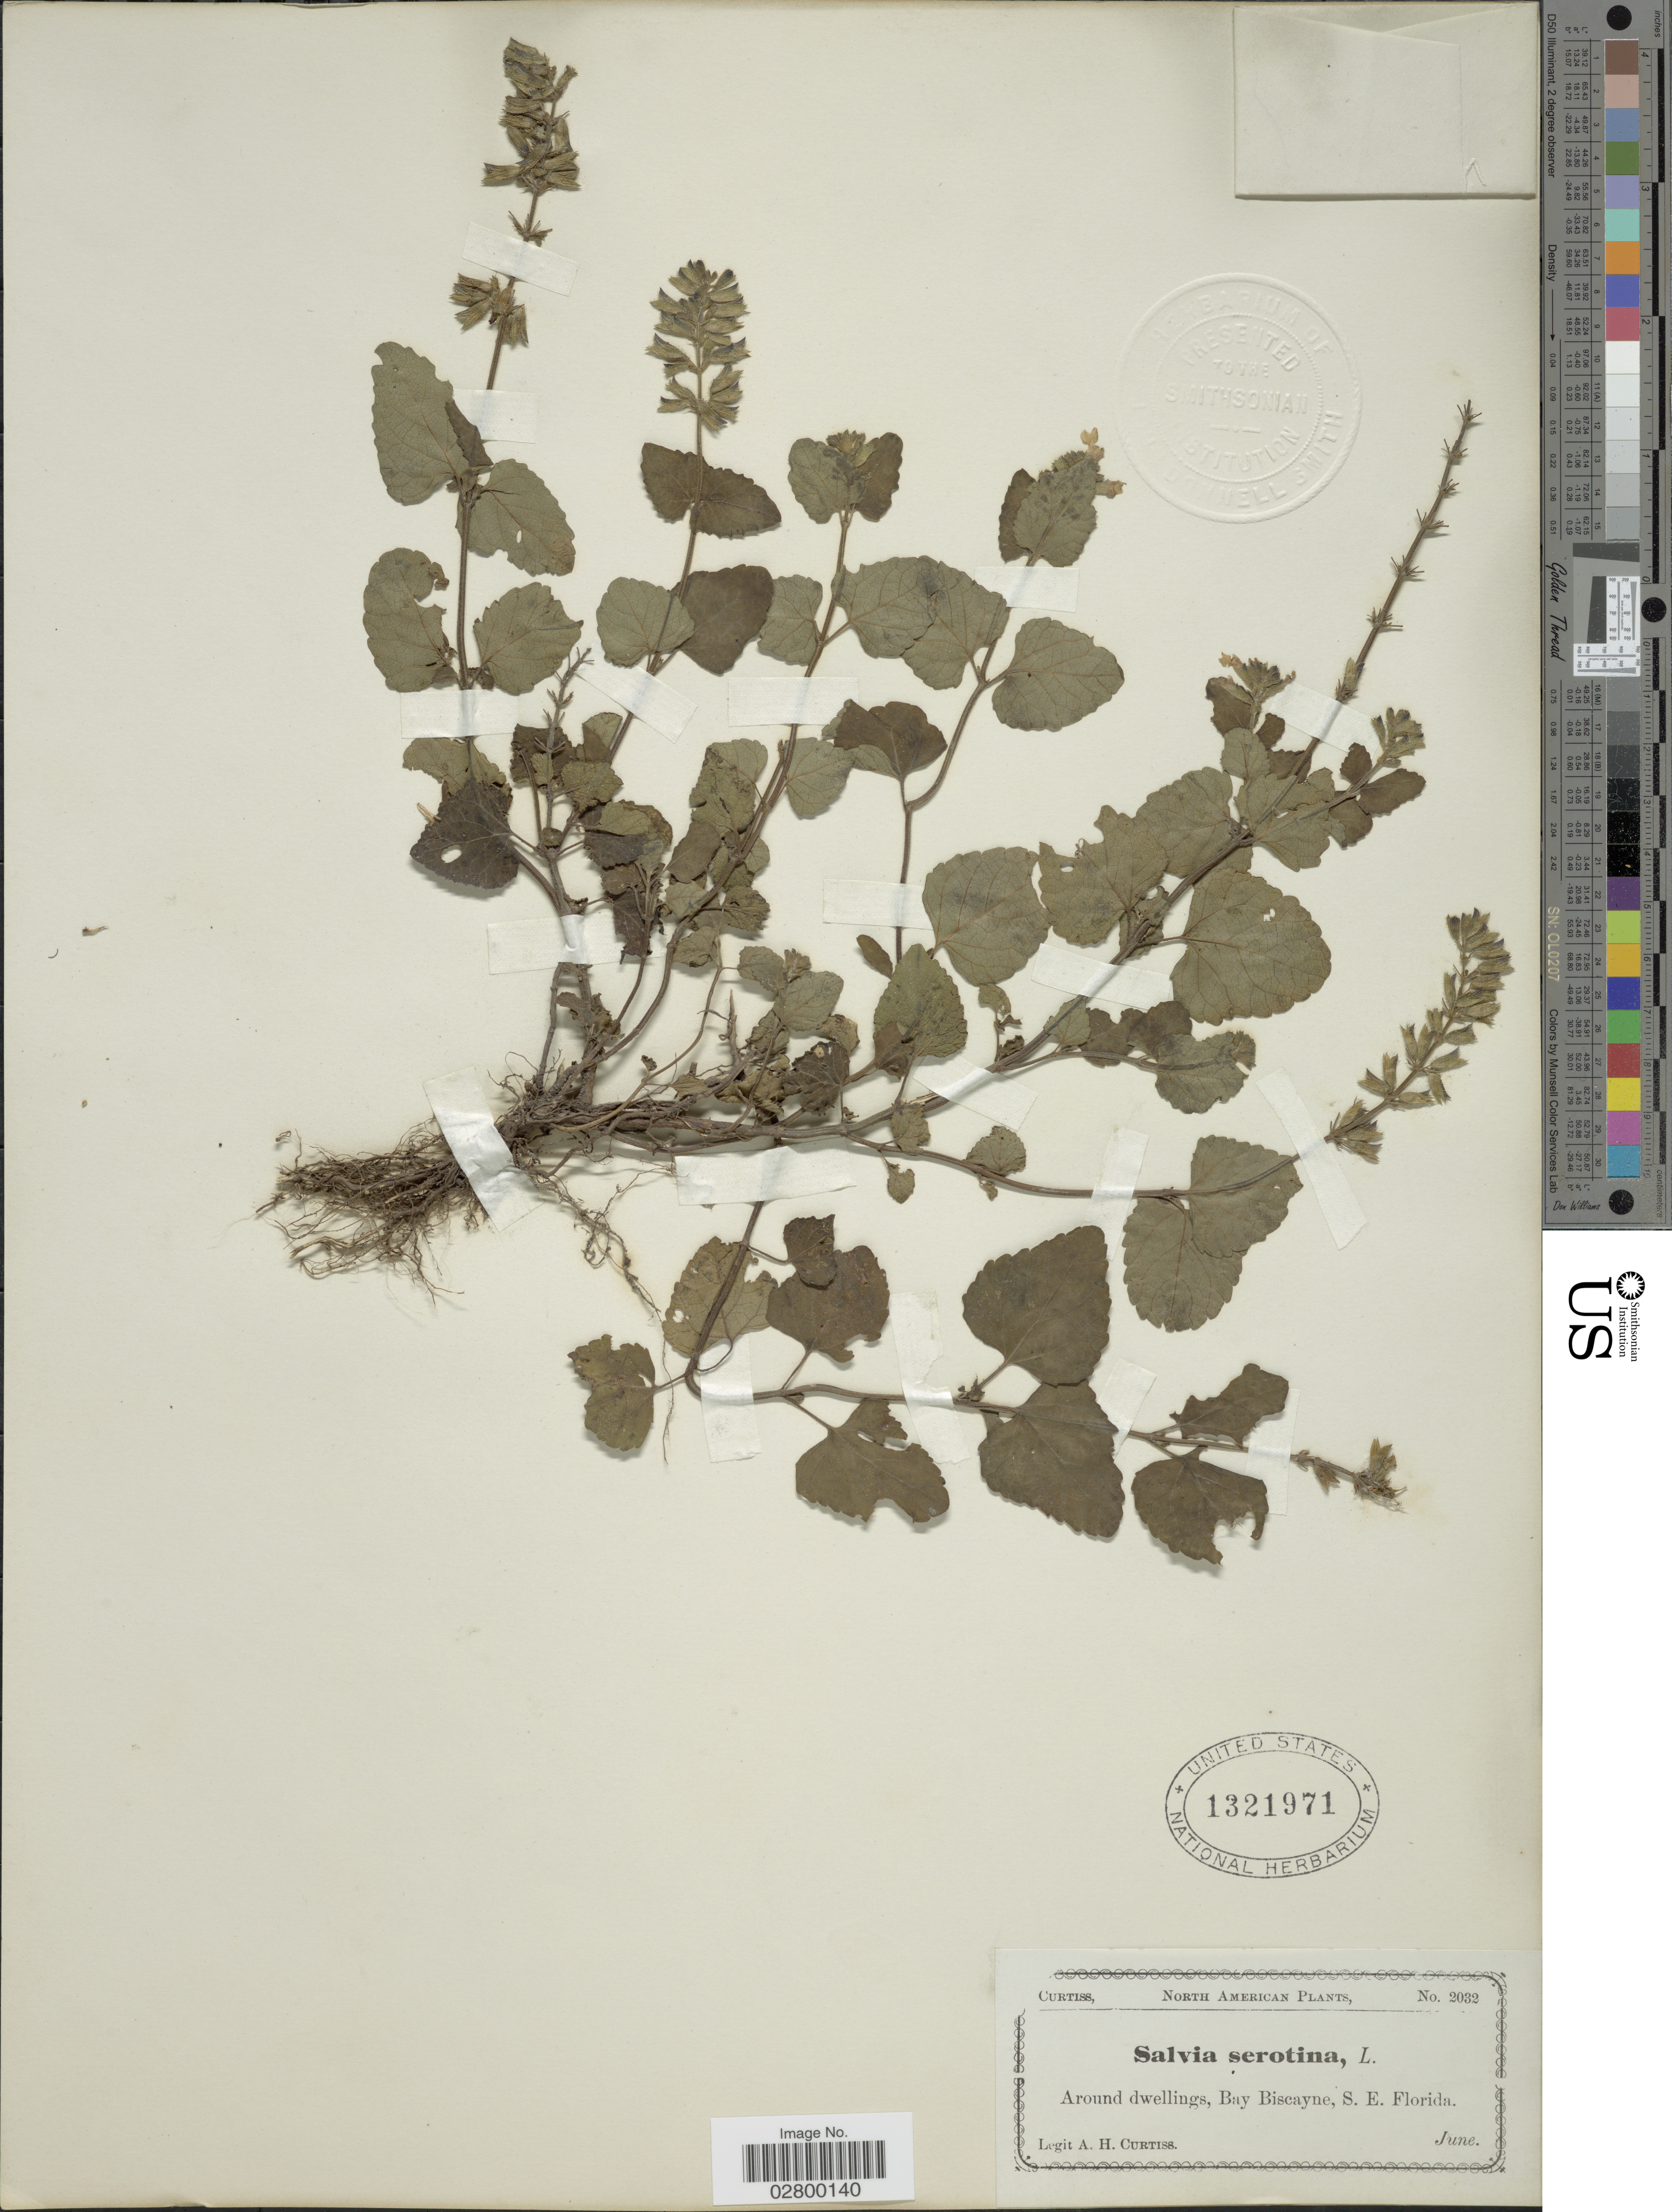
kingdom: Plantae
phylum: Tracheophyta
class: Magnoliopsida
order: Lamiales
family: Lamiaceae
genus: Salvia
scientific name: Salvia serotina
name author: L.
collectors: A. H. Curtiss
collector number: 2032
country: United States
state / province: Florida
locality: Around dwellings, Bay Biscayne, S.E. Florida.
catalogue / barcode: US 1321971